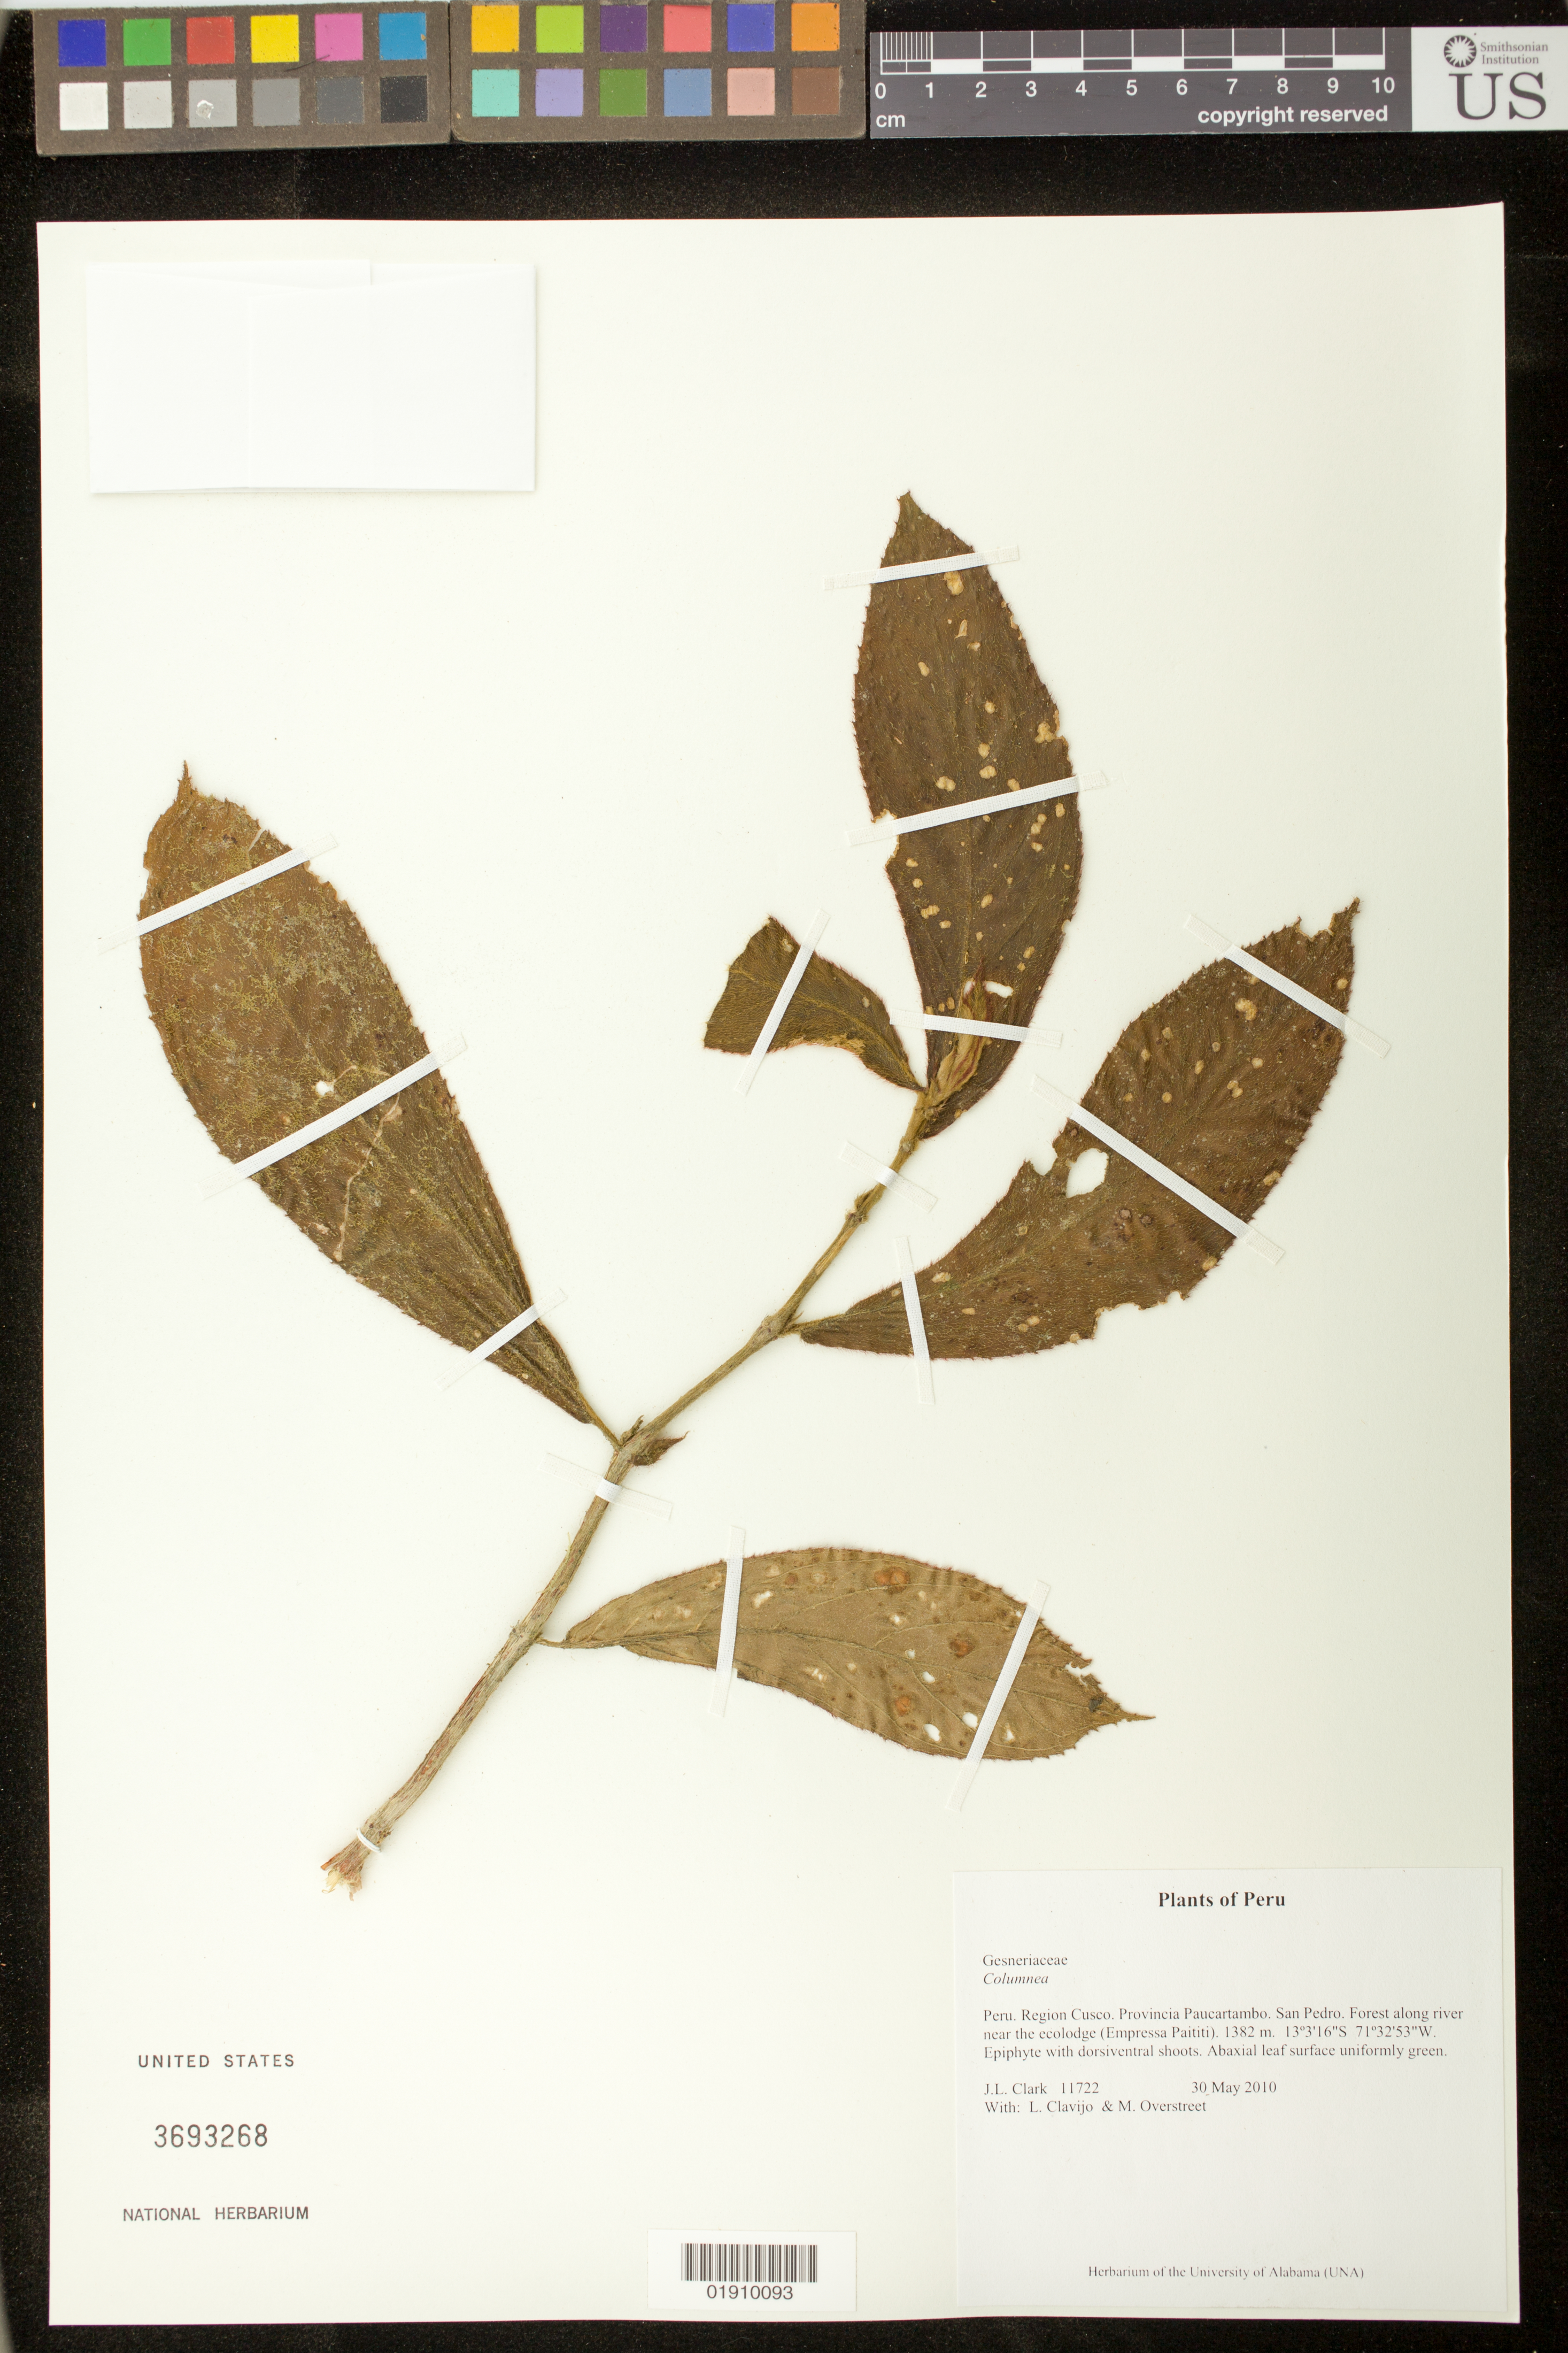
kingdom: Plantae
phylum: Tracheophyta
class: Magnoliopsida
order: Lamiales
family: Gesneriaceae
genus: Columnea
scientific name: Columnea sp.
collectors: J. L. Clark, M. Overstreet & L. Clavijo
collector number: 11722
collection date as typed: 30 May 2010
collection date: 2010-05-30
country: Peru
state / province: Cusco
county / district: Paucartambo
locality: San Pedro. Forest along river near the ecolodge (Empressa Paititi).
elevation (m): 1382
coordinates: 13 03 16 S, 71 32 53 W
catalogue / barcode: US 3693268